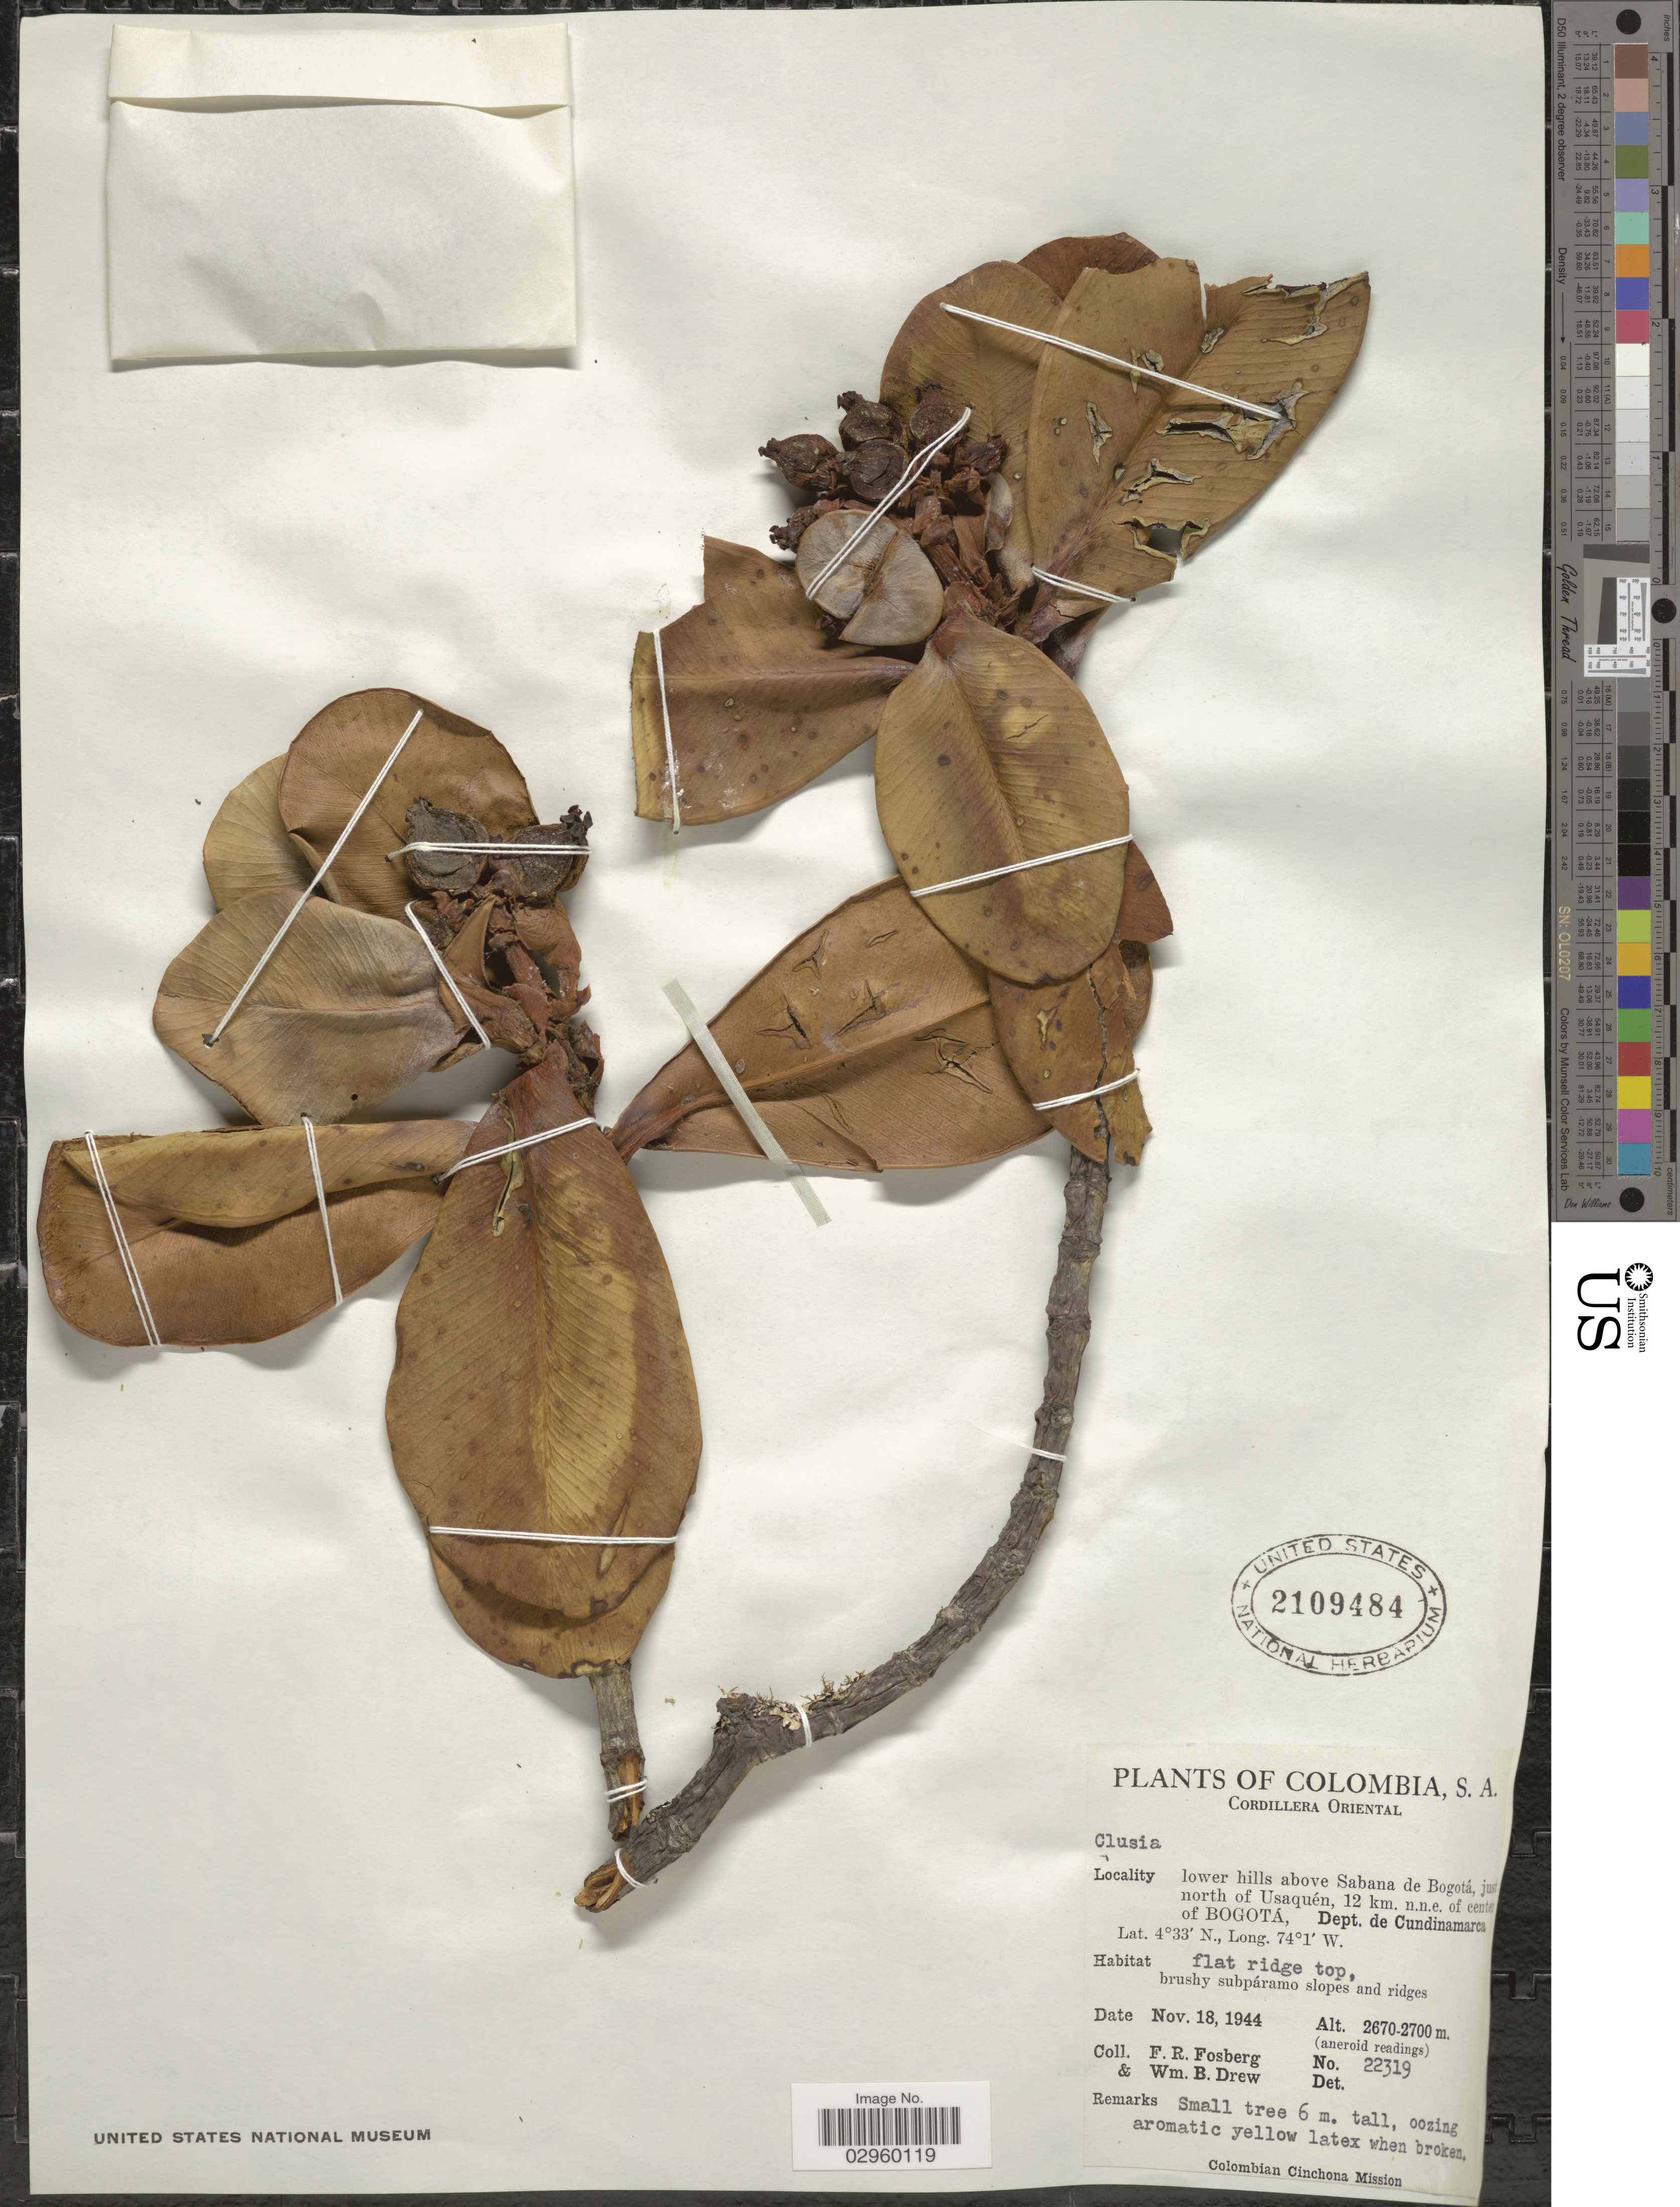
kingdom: Plantae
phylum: Tracheophyta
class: Magnoliopsida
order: Malpighiales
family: Clusiaceae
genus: Clusia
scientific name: Clusia sp.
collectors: F. R. Fosberg & W. B. Drew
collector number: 22319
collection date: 1944-11-18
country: Colombia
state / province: Cundinamarca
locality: Cordillera Oriental, lower hills above Sabana de Bogotá, just north of Usaquén, 12 km. n.n.e. of center of Bogotá, Dept. de Cundinamarca.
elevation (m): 2670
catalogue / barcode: US 2109484